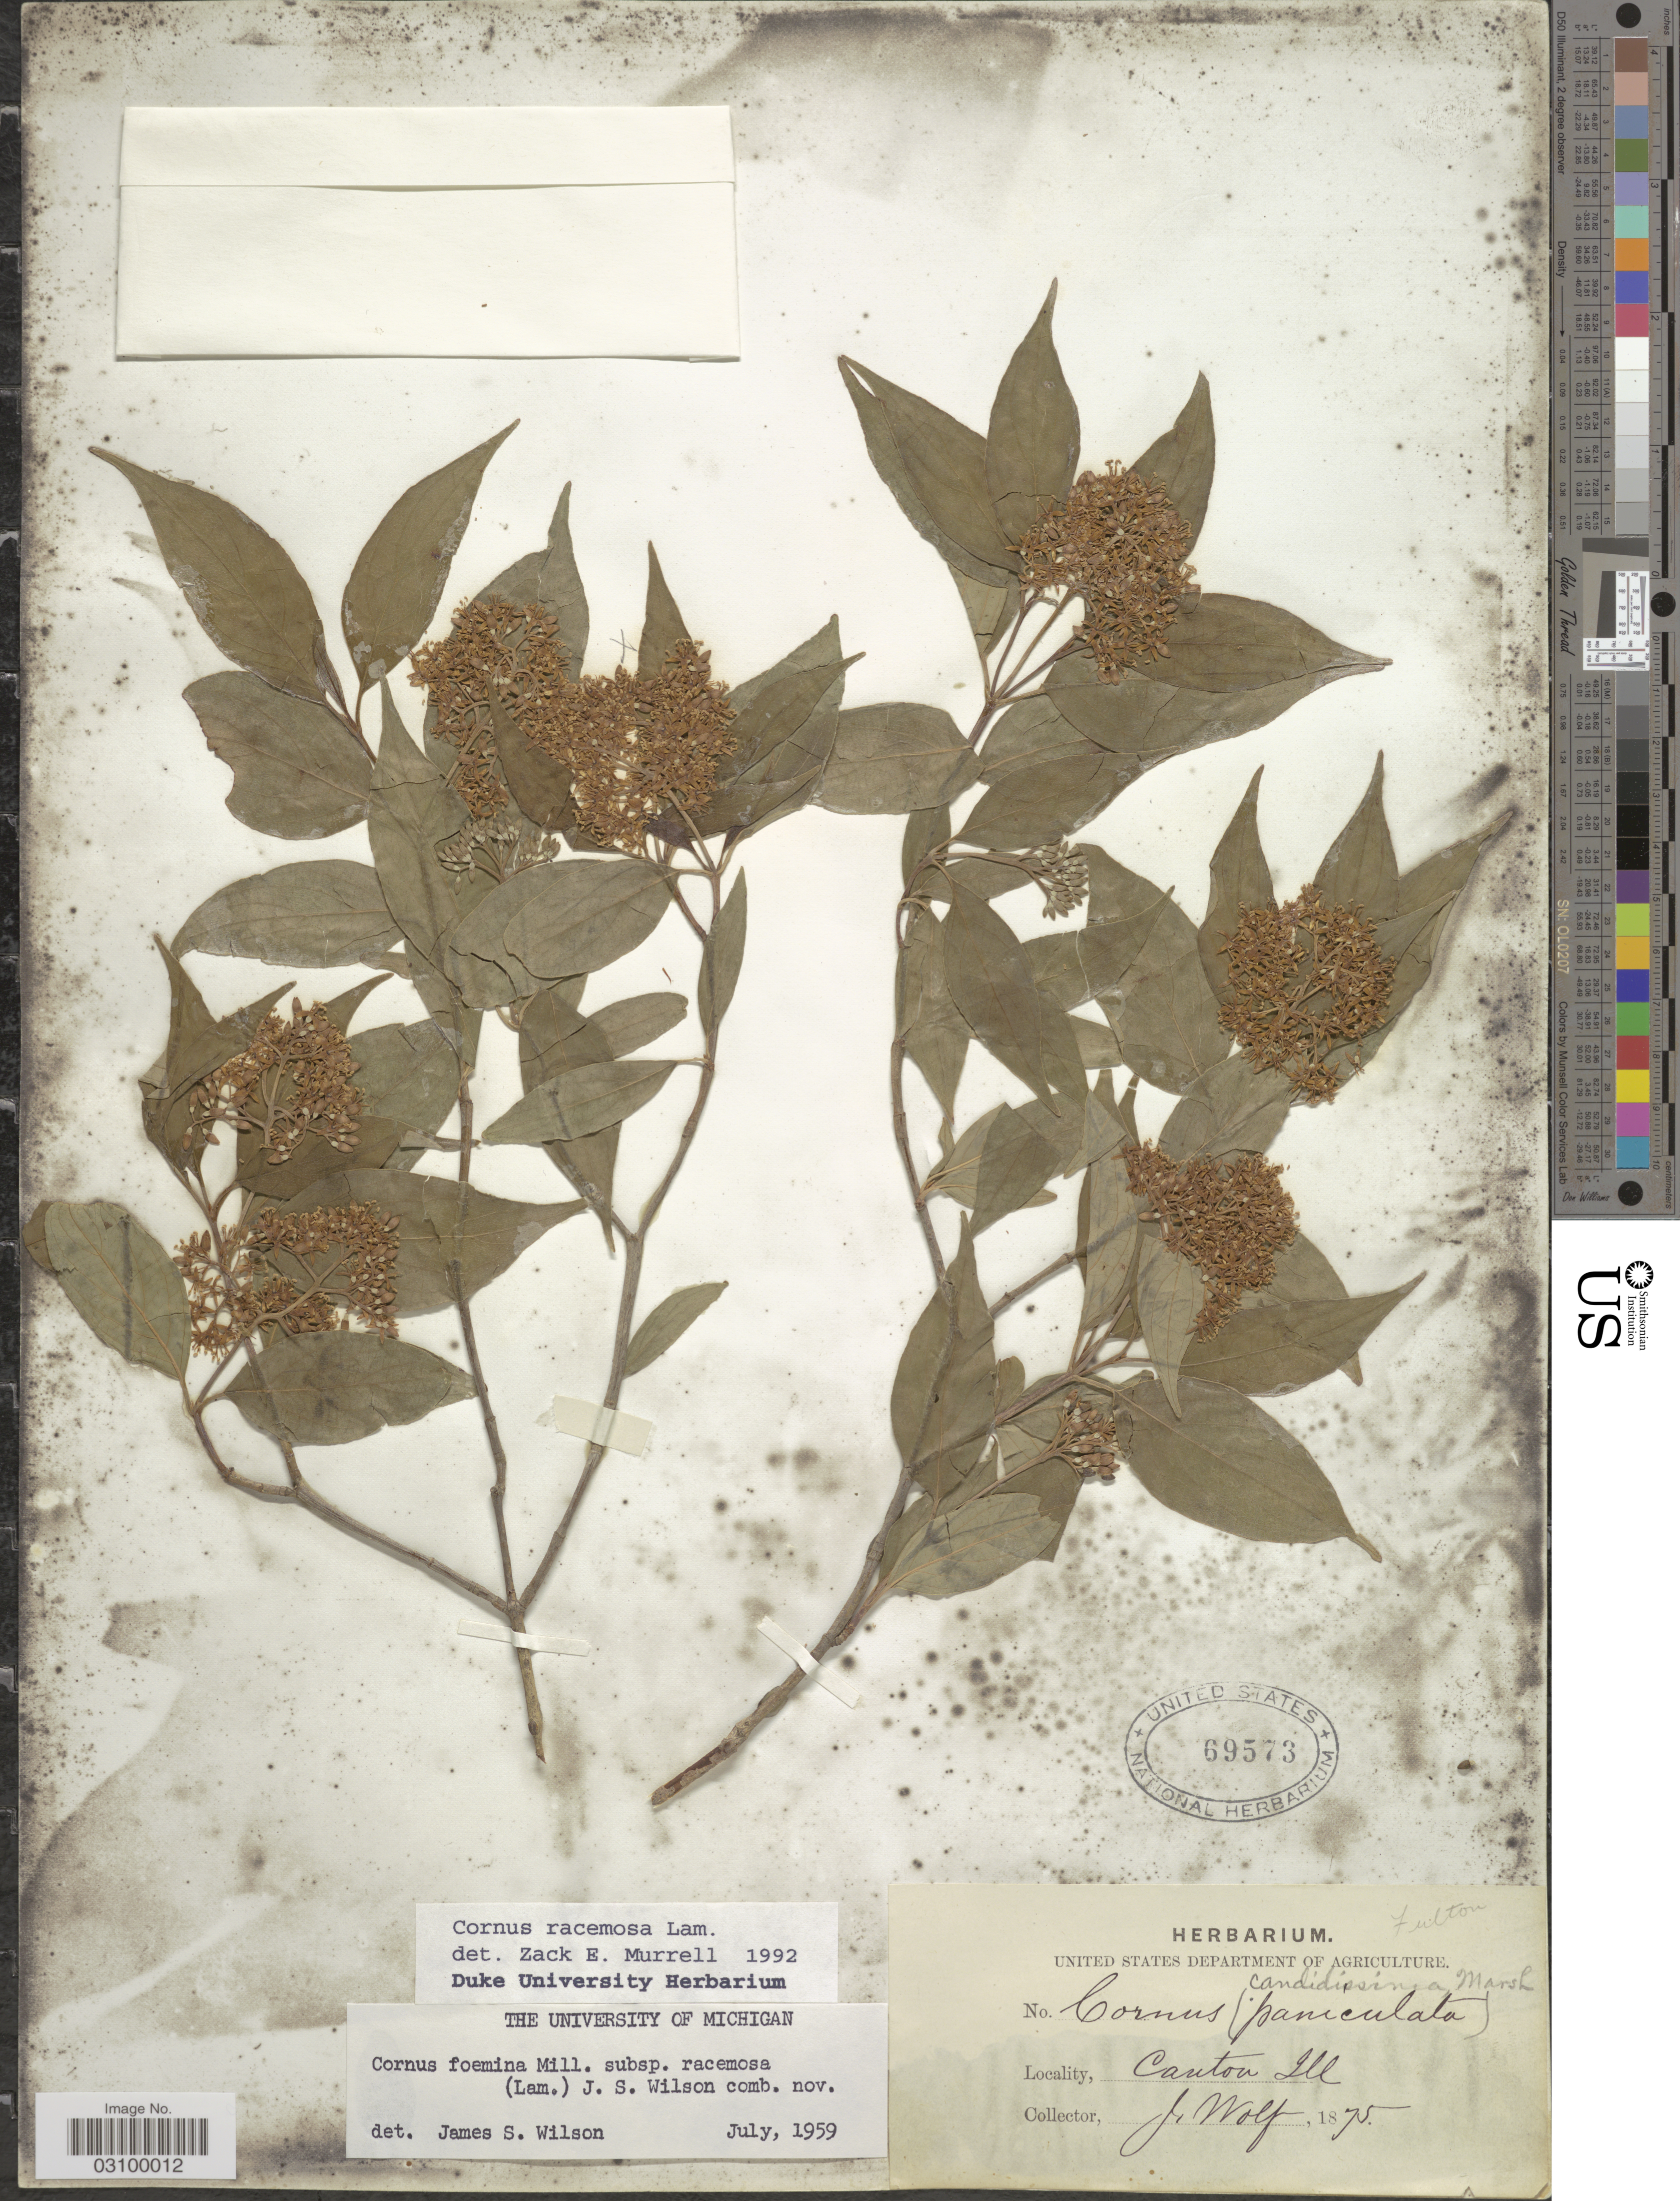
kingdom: Plantae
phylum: Tracheophyta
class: Magnoliopsida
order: Cornales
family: Cornaceae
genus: Cornus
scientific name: Cornus racemosa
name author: Lam.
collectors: J. Wolf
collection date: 1875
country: United States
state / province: Illinois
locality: Canton Ill. Fulton.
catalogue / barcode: US 69573